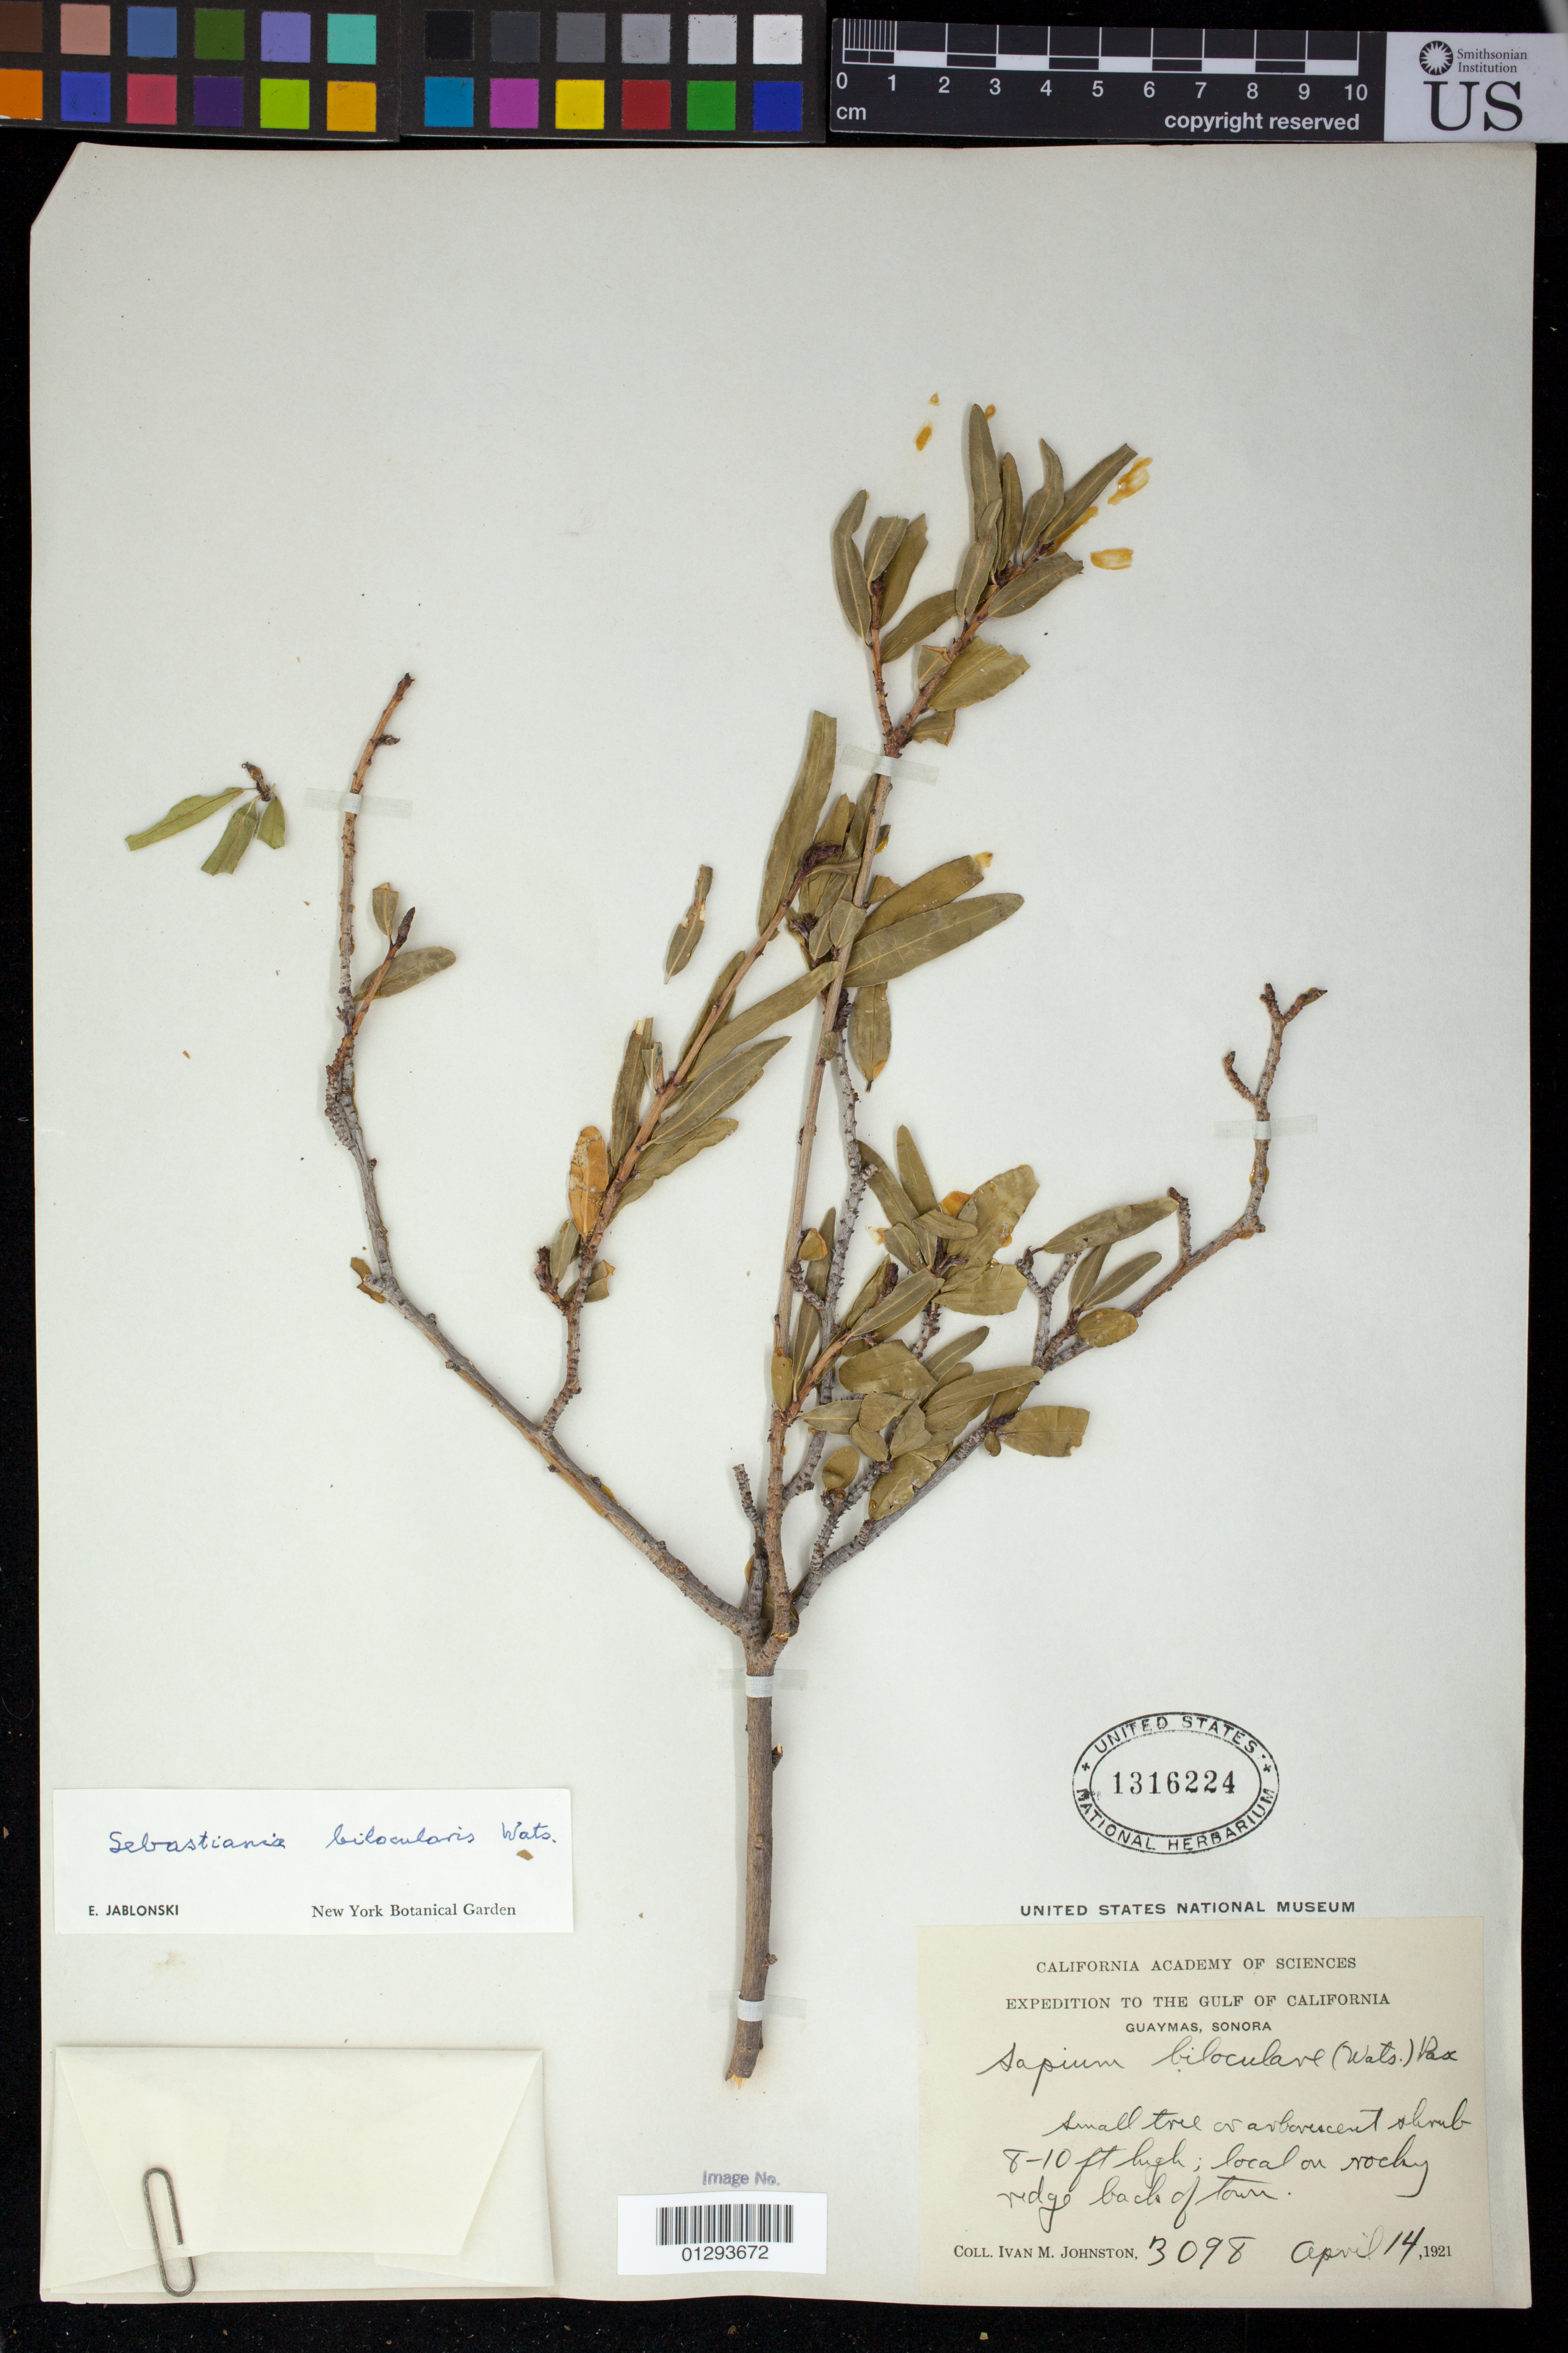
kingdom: Plantae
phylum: Tracheophyta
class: Magnoliopsida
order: Malpighiales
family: Euphorbiaceae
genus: Sebastiania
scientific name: Sebastiania bilocularis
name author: S. Watson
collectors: I.M. Johnston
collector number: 3098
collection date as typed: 14 Apr 1921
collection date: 1921-04-14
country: Mexico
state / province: Sonora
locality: Guaymas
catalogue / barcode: US 1316224